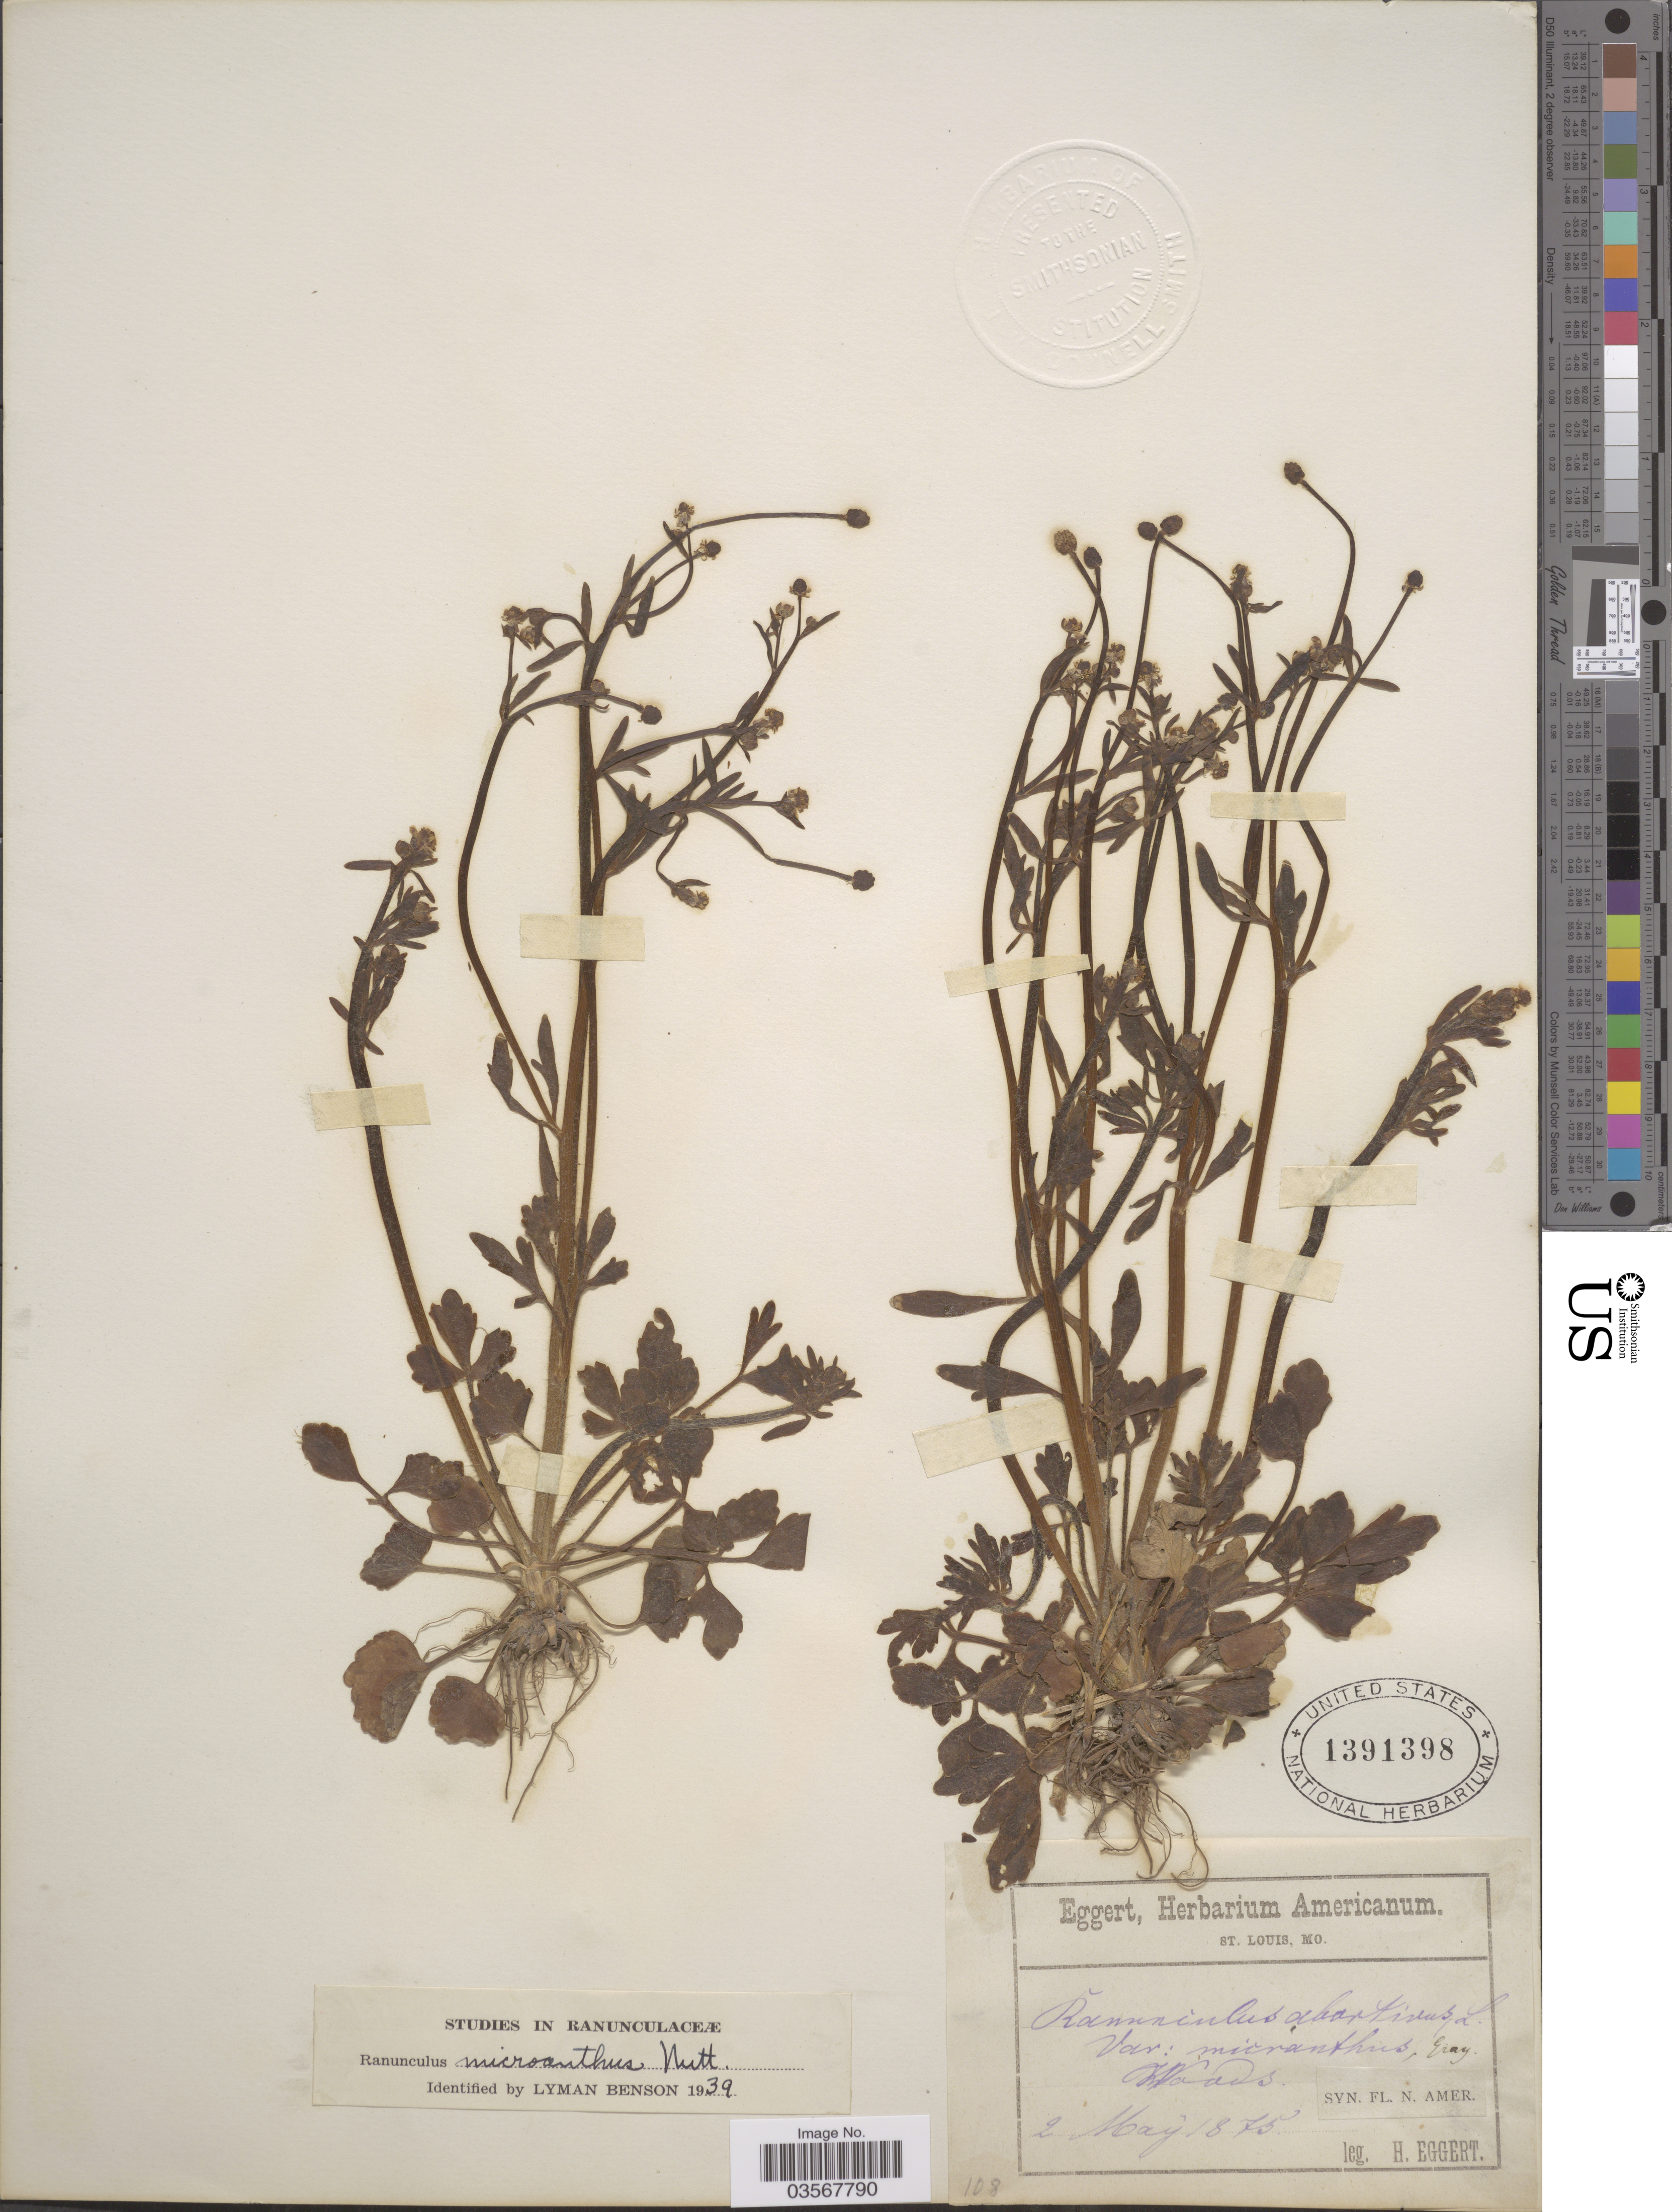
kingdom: Plantae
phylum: Tracheophyta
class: Magnoliopsida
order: Ranunculales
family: Ranunculaceae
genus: Ranunculus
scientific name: Ranunculus micranthus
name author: Nutt.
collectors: H. Eggert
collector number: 108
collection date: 1875-05-02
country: United States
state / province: Missouri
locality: Woods.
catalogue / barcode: US 1391398